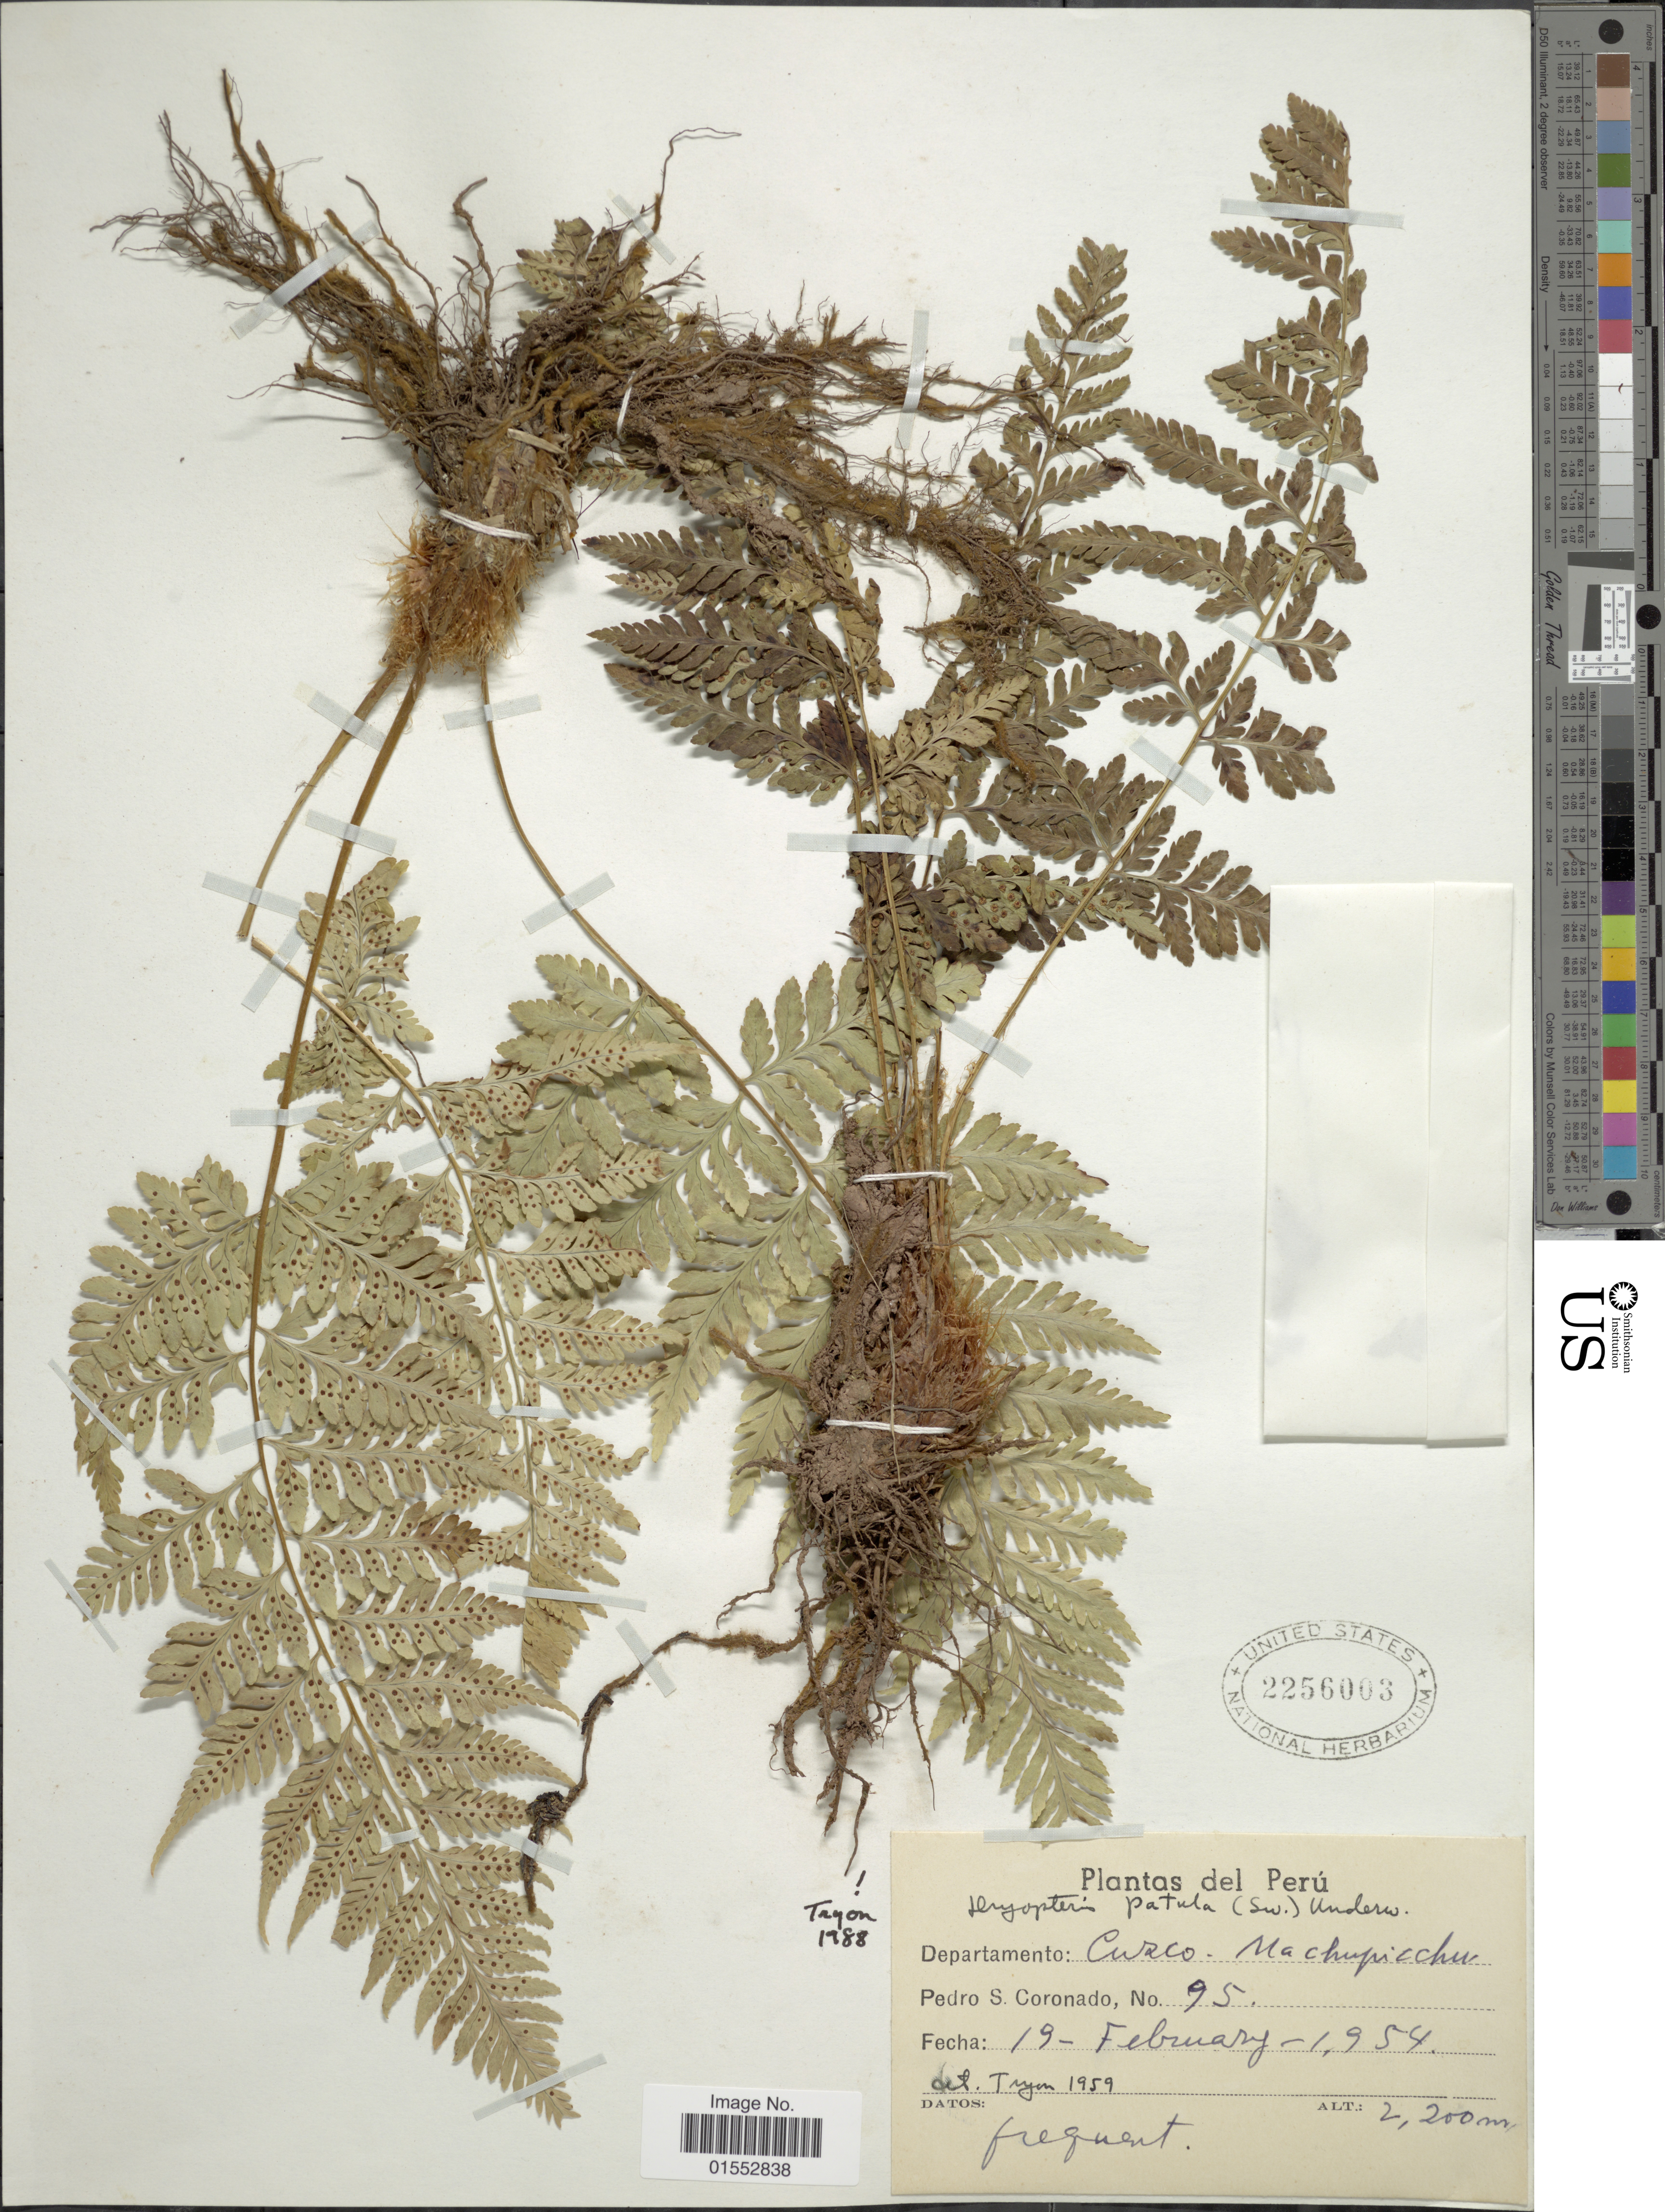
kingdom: Plantae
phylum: Tracheophyta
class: Polypodiopsida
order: Polypodiales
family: Dryopteridaceae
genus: Dryopteris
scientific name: Dryopteris patula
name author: (Sw.) Underw.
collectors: P. Coronado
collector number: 95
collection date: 1954-02-19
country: Peru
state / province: Cusco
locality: Departamento Cuzco-Machupicchu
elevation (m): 2200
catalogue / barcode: US 2256003